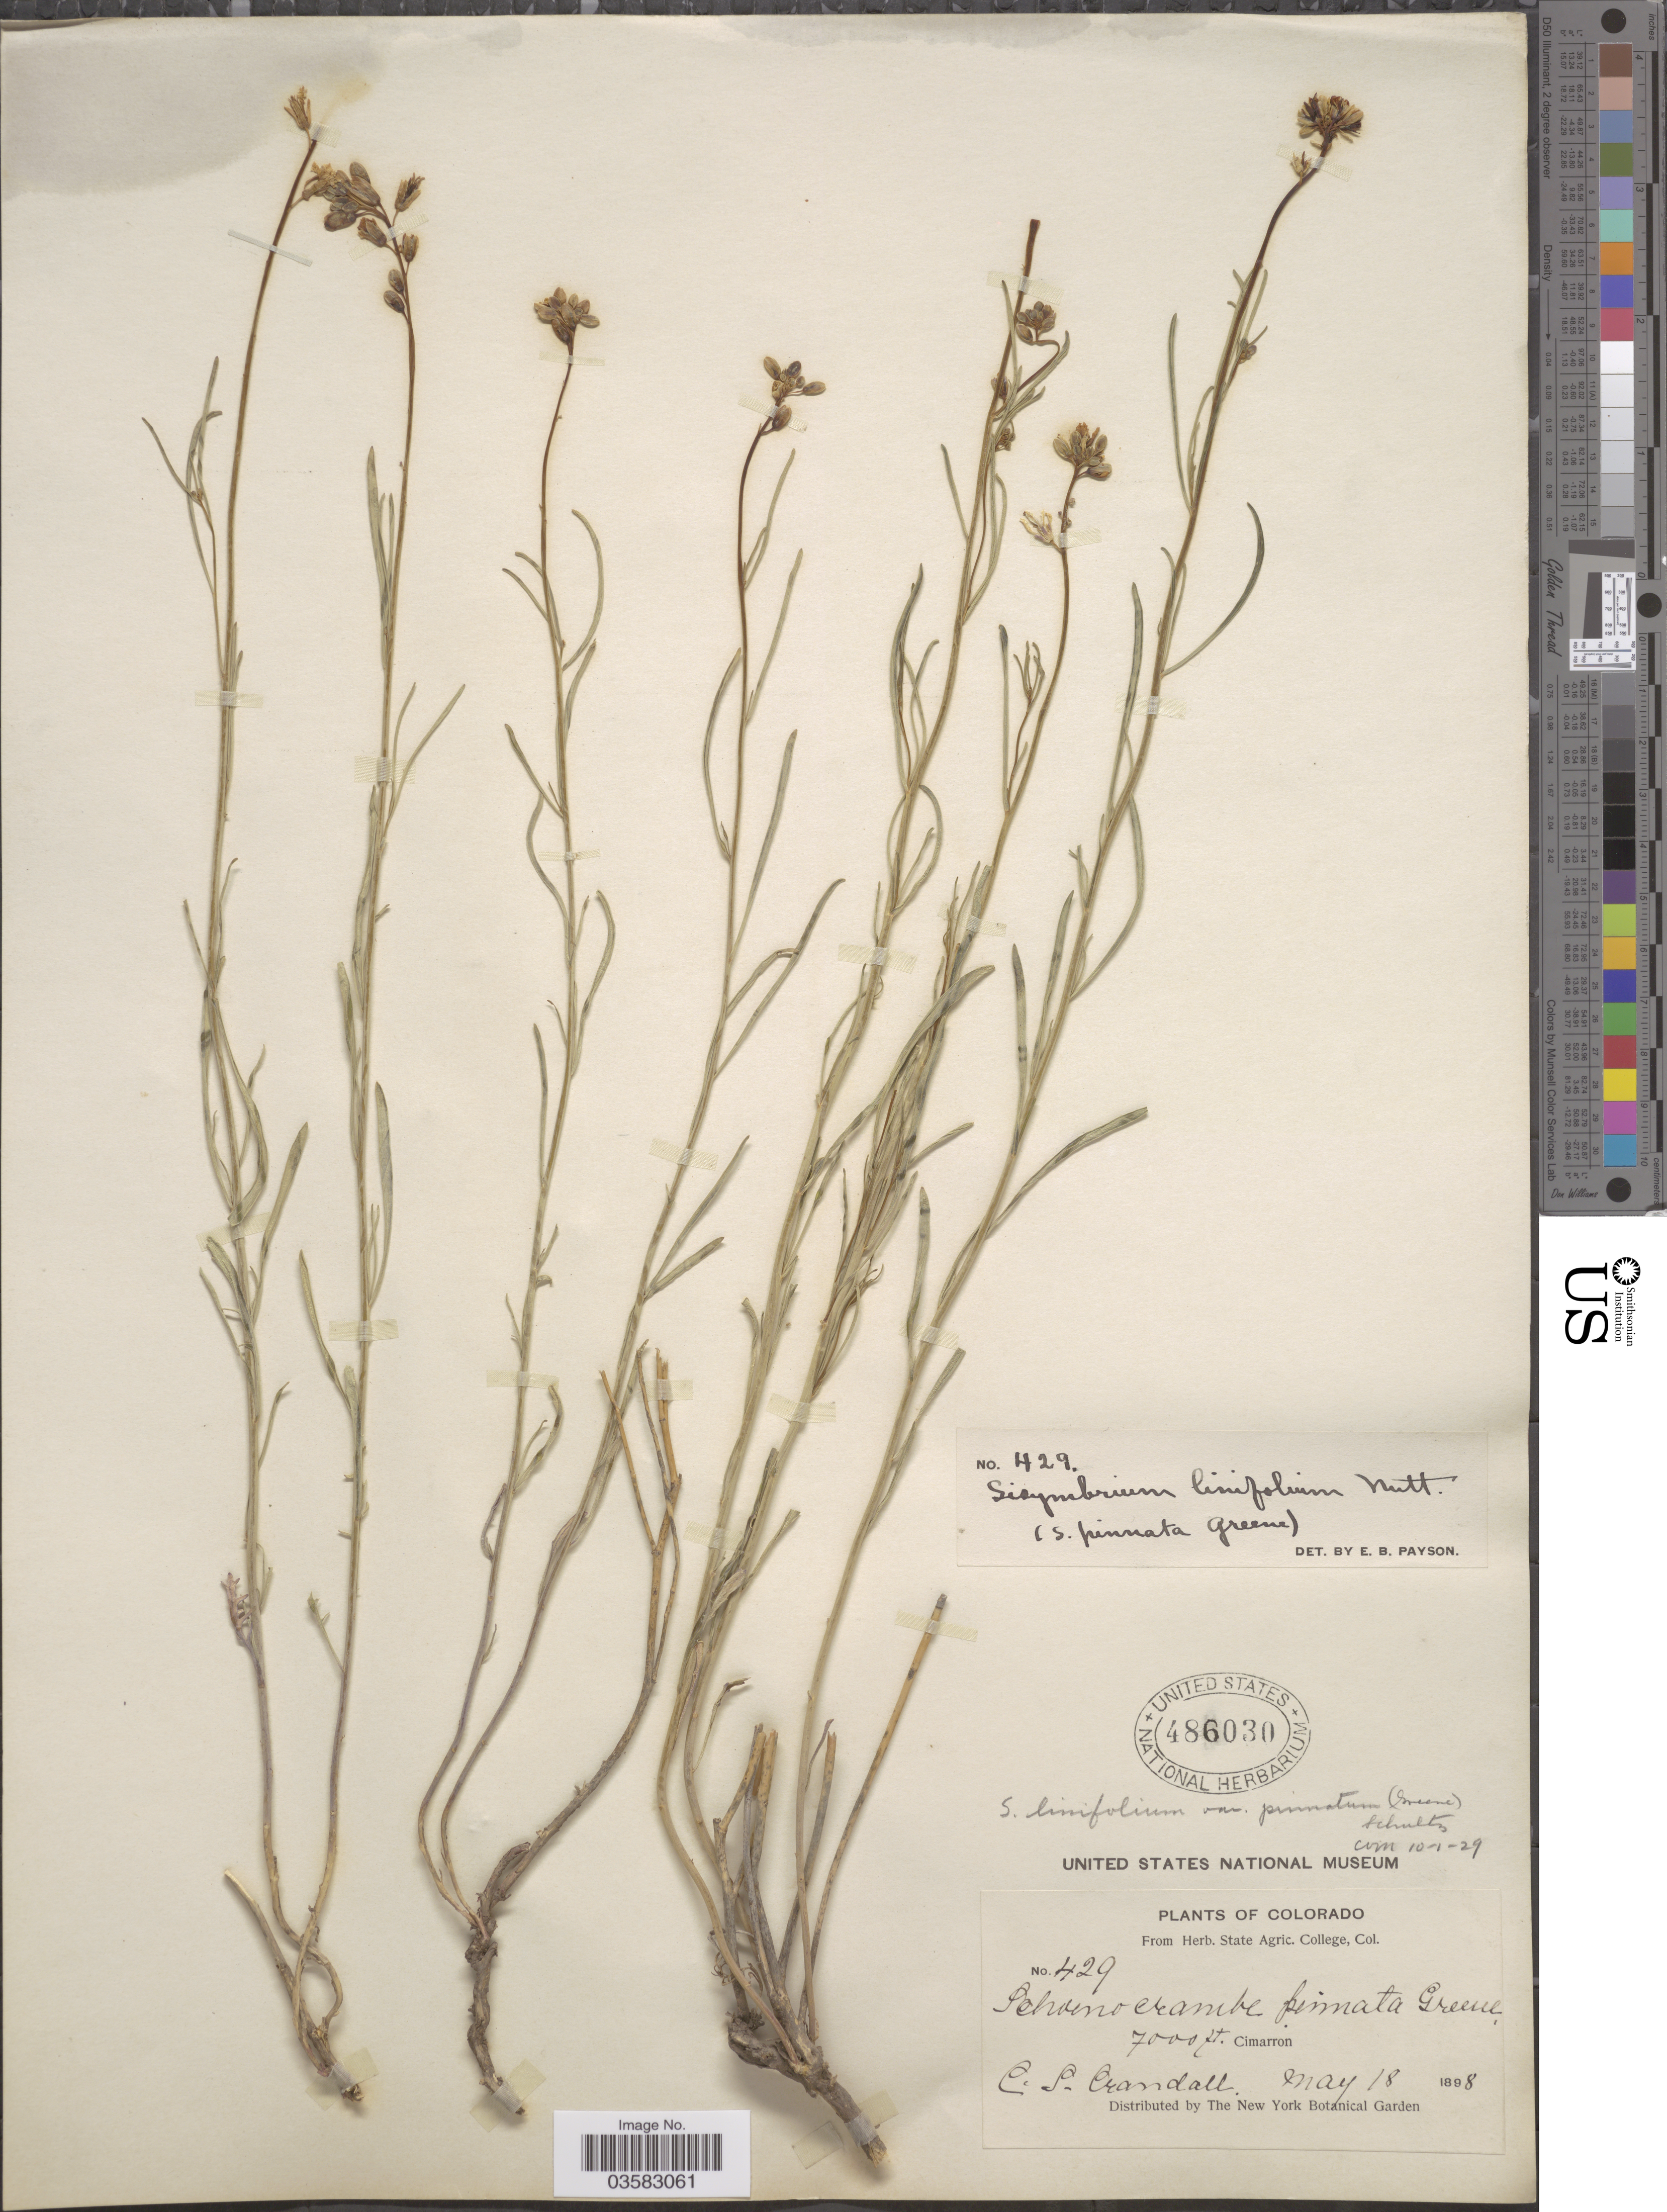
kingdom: Plantae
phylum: Tracheophyta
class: Magnoliopsida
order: Brassicales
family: Brassicaceae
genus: Sisymbrium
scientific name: Sisymbrium linifolium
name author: (Nutt.) Nutt. ex Torr. & A. Gray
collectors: C. Crandall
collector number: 429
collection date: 1898-05-18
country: United States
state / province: Colorado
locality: Cimarron.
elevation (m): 2134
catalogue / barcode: US 486030